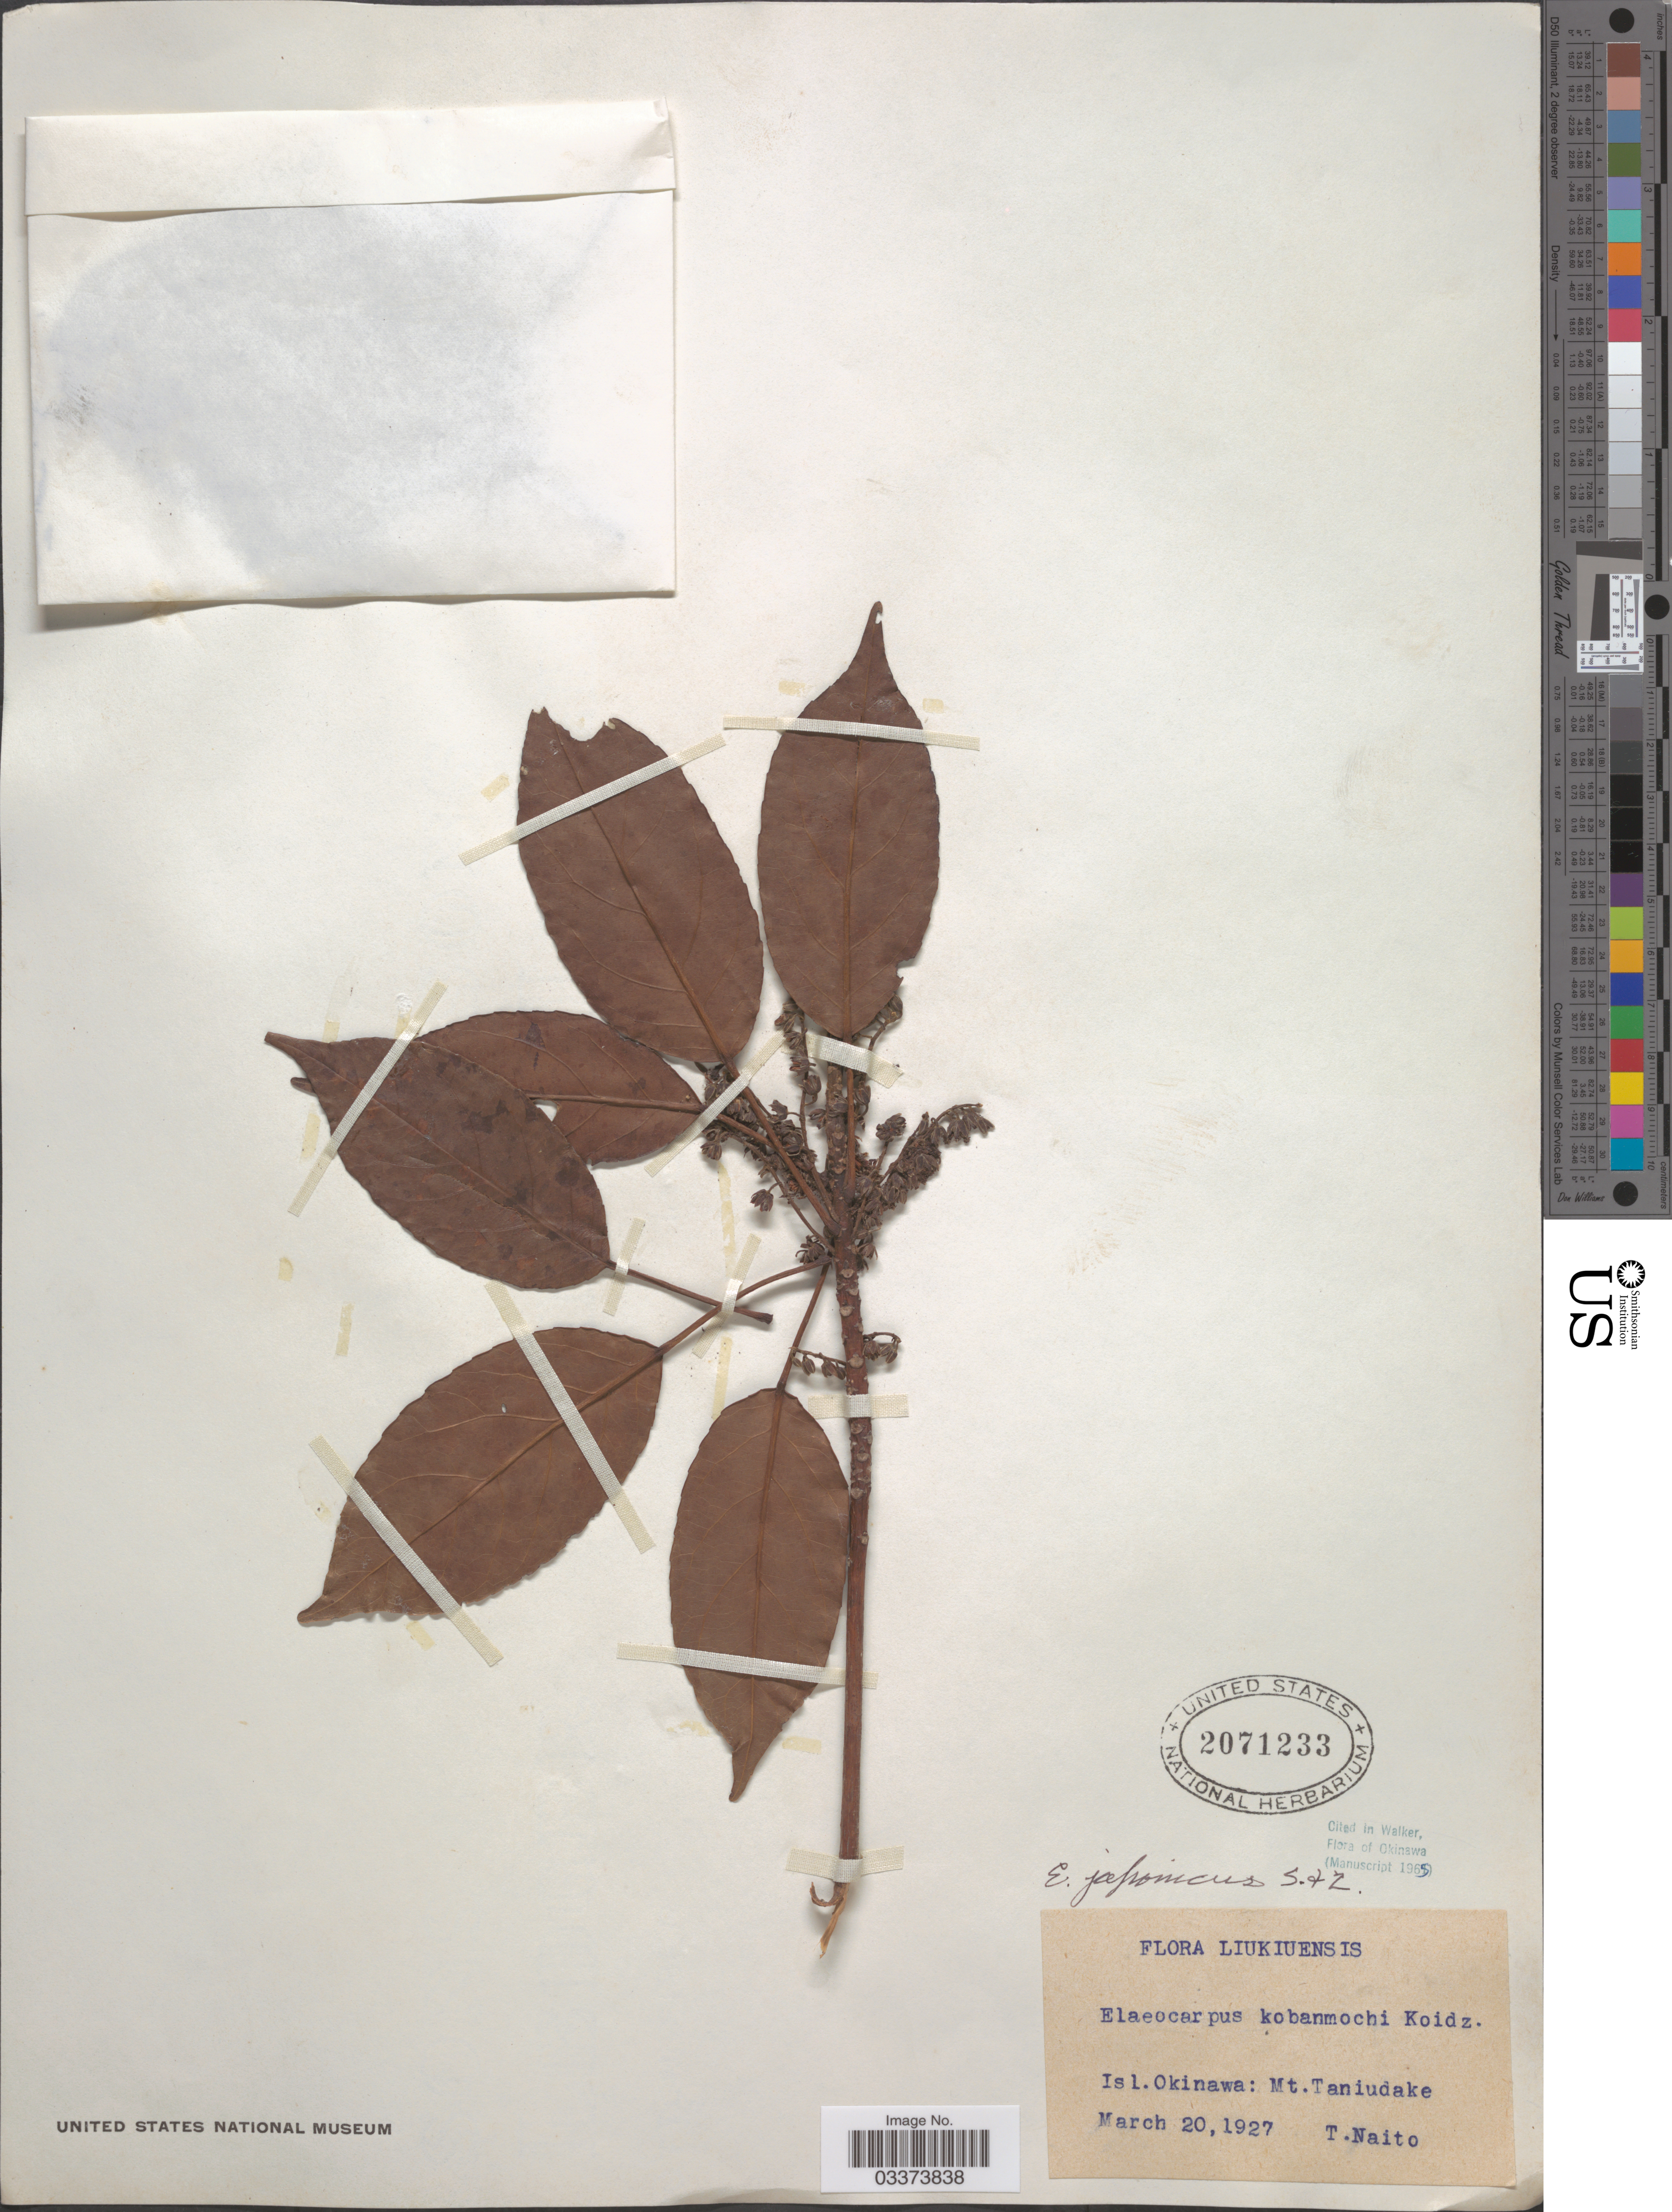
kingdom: Plantae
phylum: Tracheophyta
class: Magnoliopsida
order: Oxalidales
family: Elaeocarpaceae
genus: Elaeocarpus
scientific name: Elaeocarpus japonicus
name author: Siebold & Zucc.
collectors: T. Naito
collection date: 1927-03-20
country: Japan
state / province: Okinawa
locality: Liukiuensis, Isl. Okinawa: Mt. Taniudake.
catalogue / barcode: US 2071233